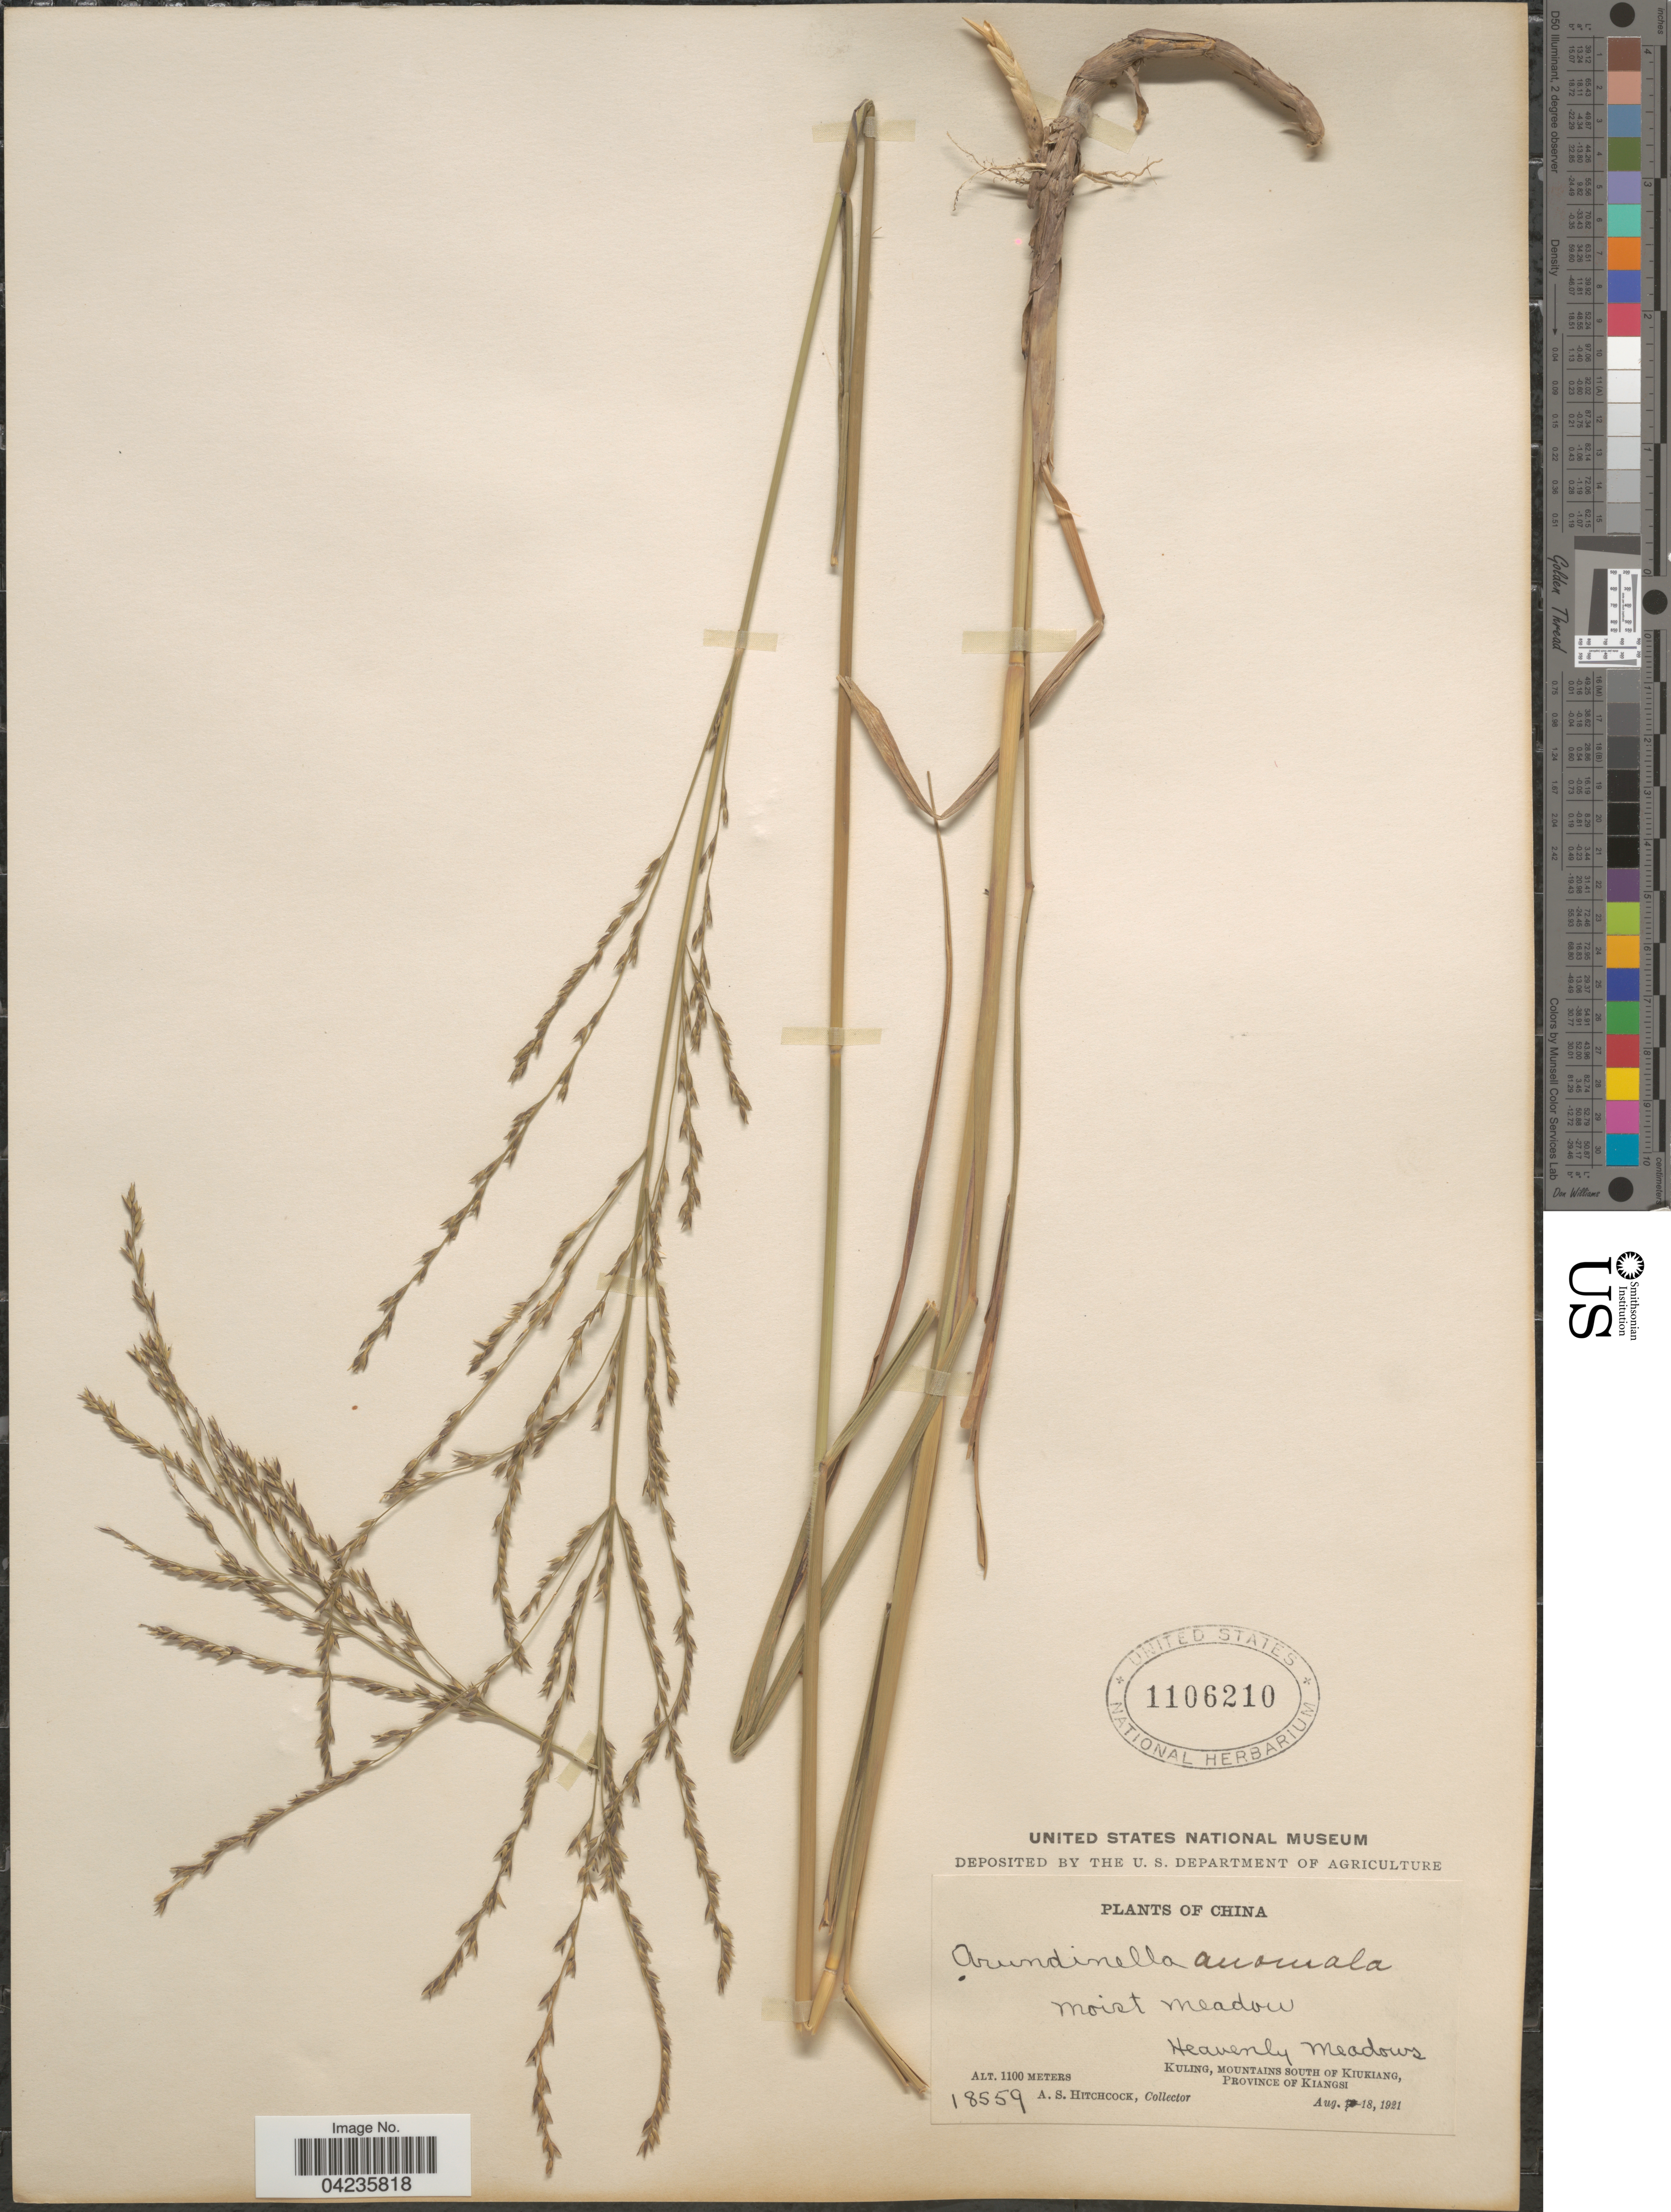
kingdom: Plantae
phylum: Tracheophyta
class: Liliopsida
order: Poales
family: Poaceae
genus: Arundinella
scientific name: Arundinella hirta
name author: (Thunb.) Tanaka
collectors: A. S. Hitchcock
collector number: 18559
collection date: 1921-08-18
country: China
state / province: Jiangxi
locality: Heavenly Meadows. Kuling, mountains South of Kiukiang, Province of Kiangsi.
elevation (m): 1100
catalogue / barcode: US 1106210